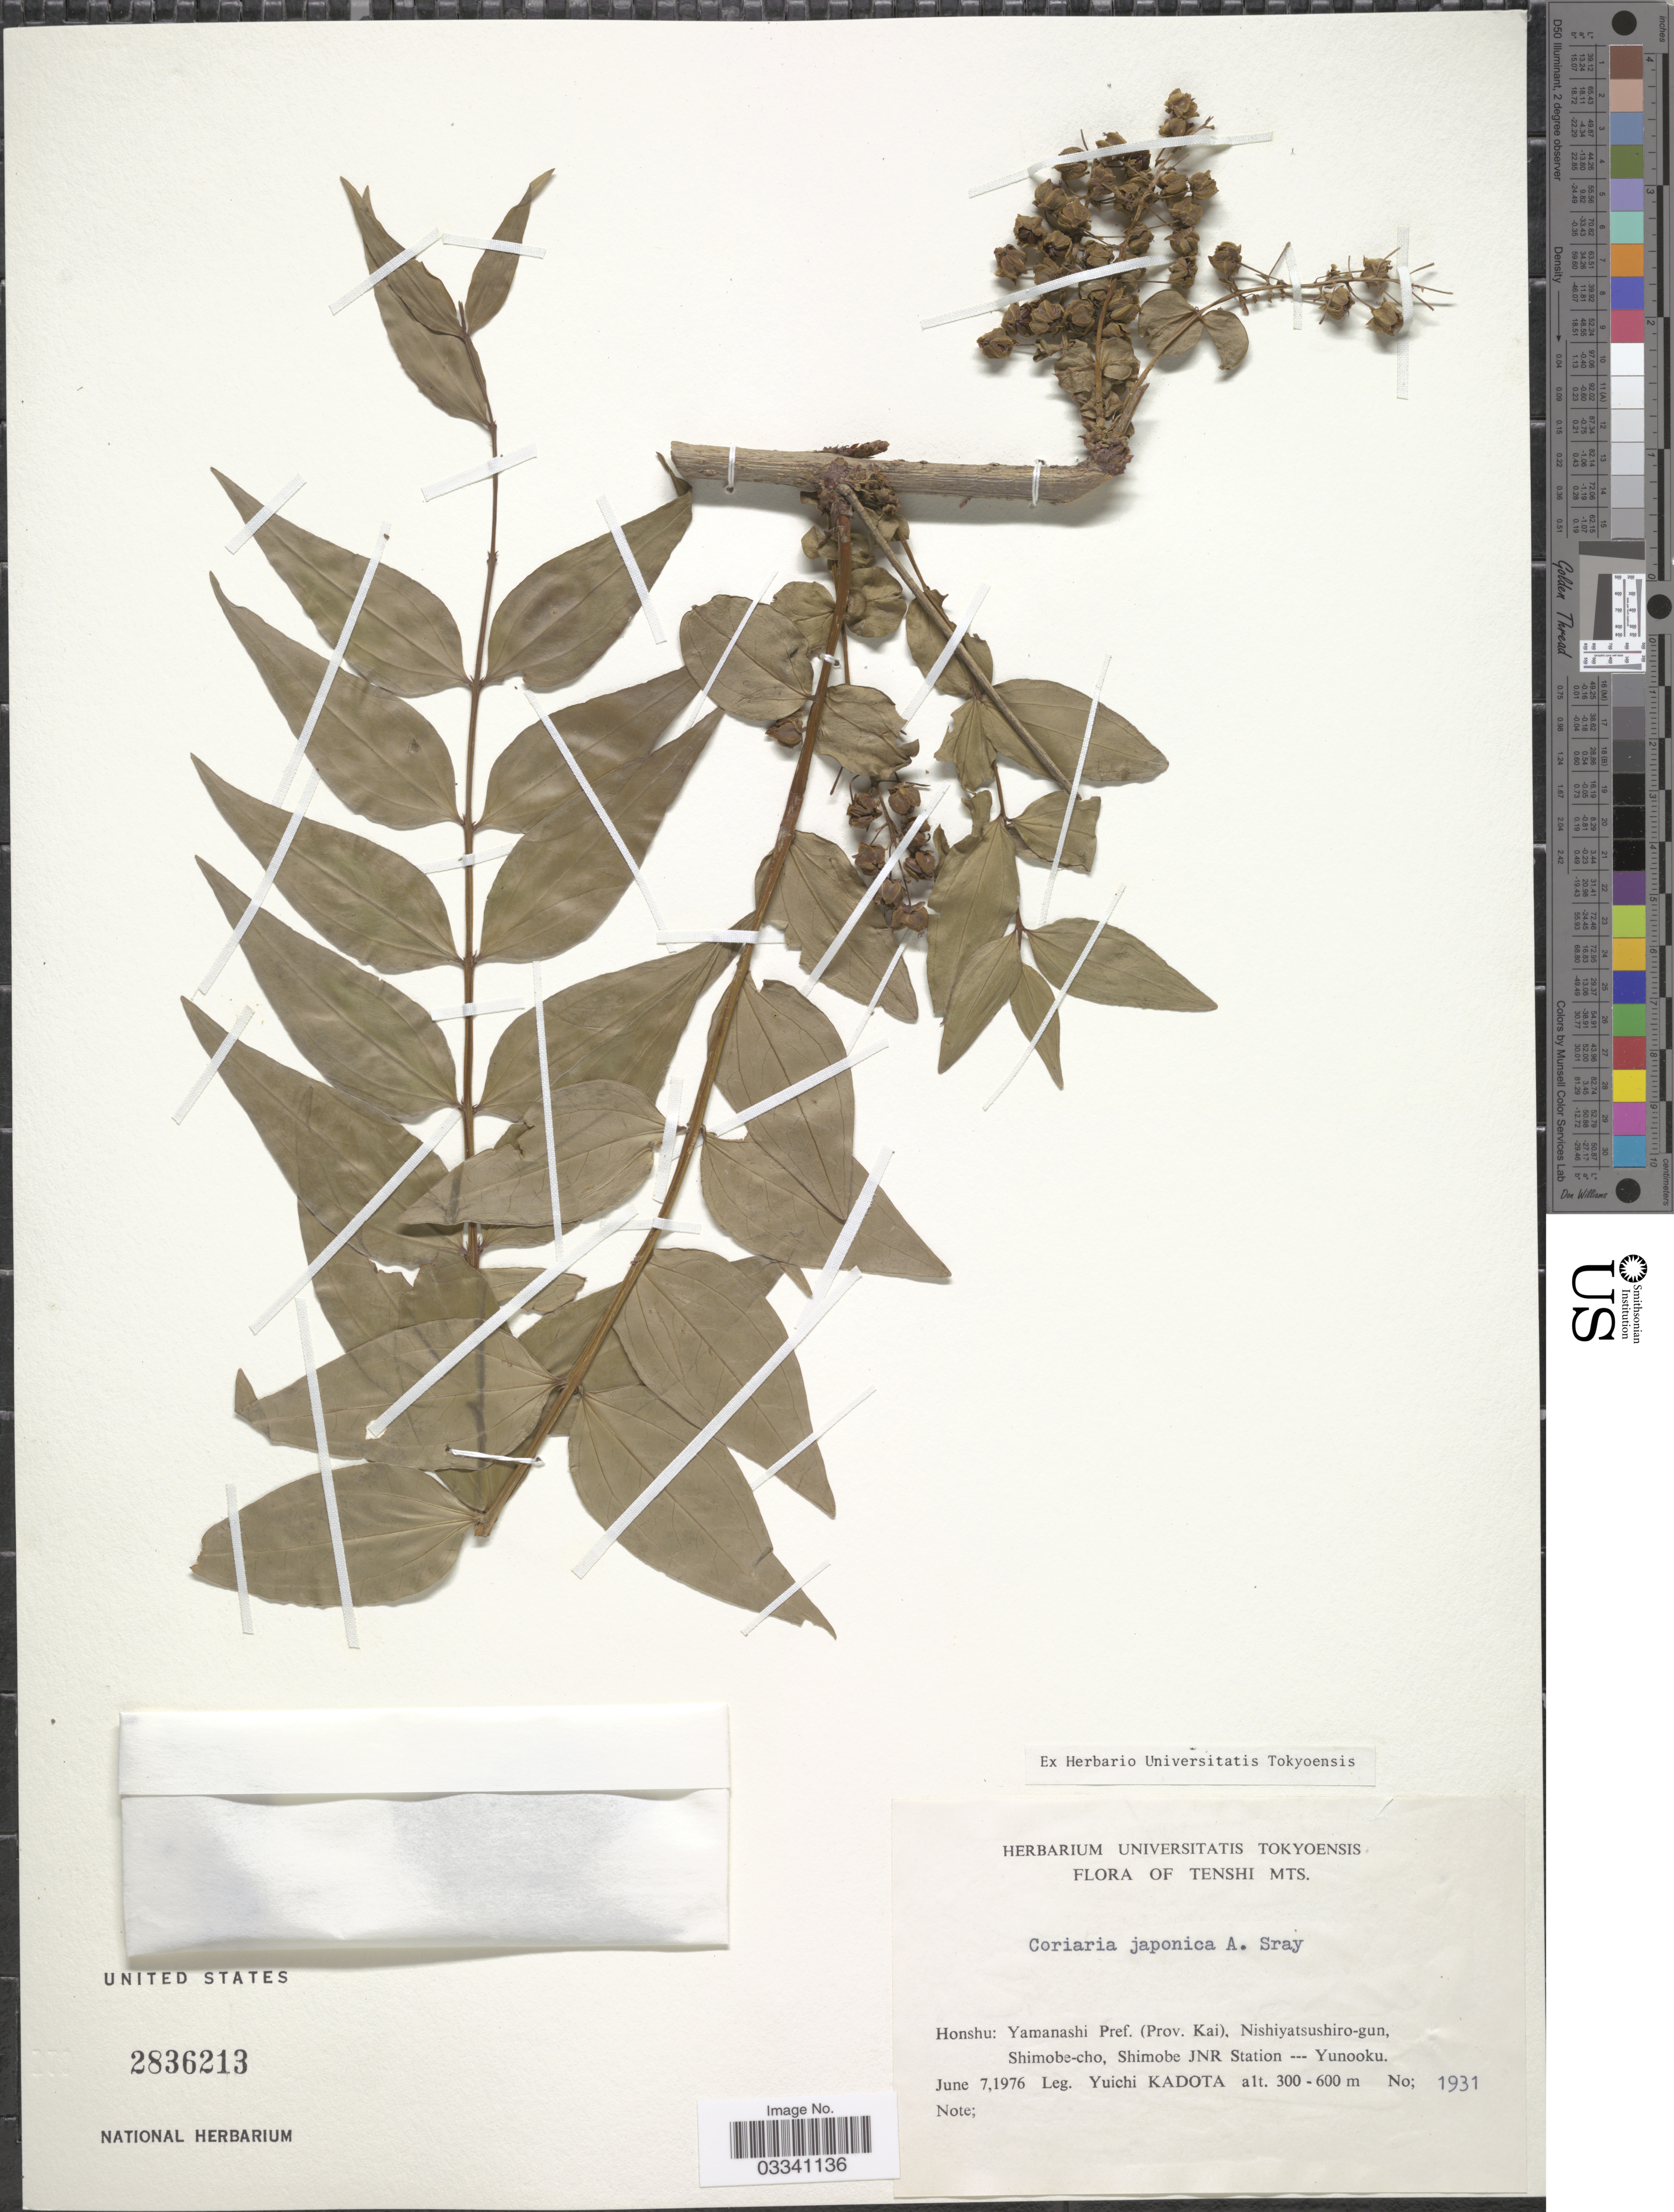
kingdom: Plantae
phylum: Tracheophyta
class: Magnoliopsida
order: Cucurbitales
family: Coriariaceae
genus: Coriaria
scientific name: Coriaria japonica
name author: A. Gray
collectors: Y. Kadota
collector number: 1931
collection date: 1976-06-07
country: Japan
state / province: Yamanasi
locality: Tenshi Mts. Honshu: Yamanashi Pref. (Prov. Kai), Nishiyatsushiro-gun, Shimobe-cho, Shimobe JNR Station --- Yunooku.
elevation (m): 300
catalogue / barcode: US 2836213